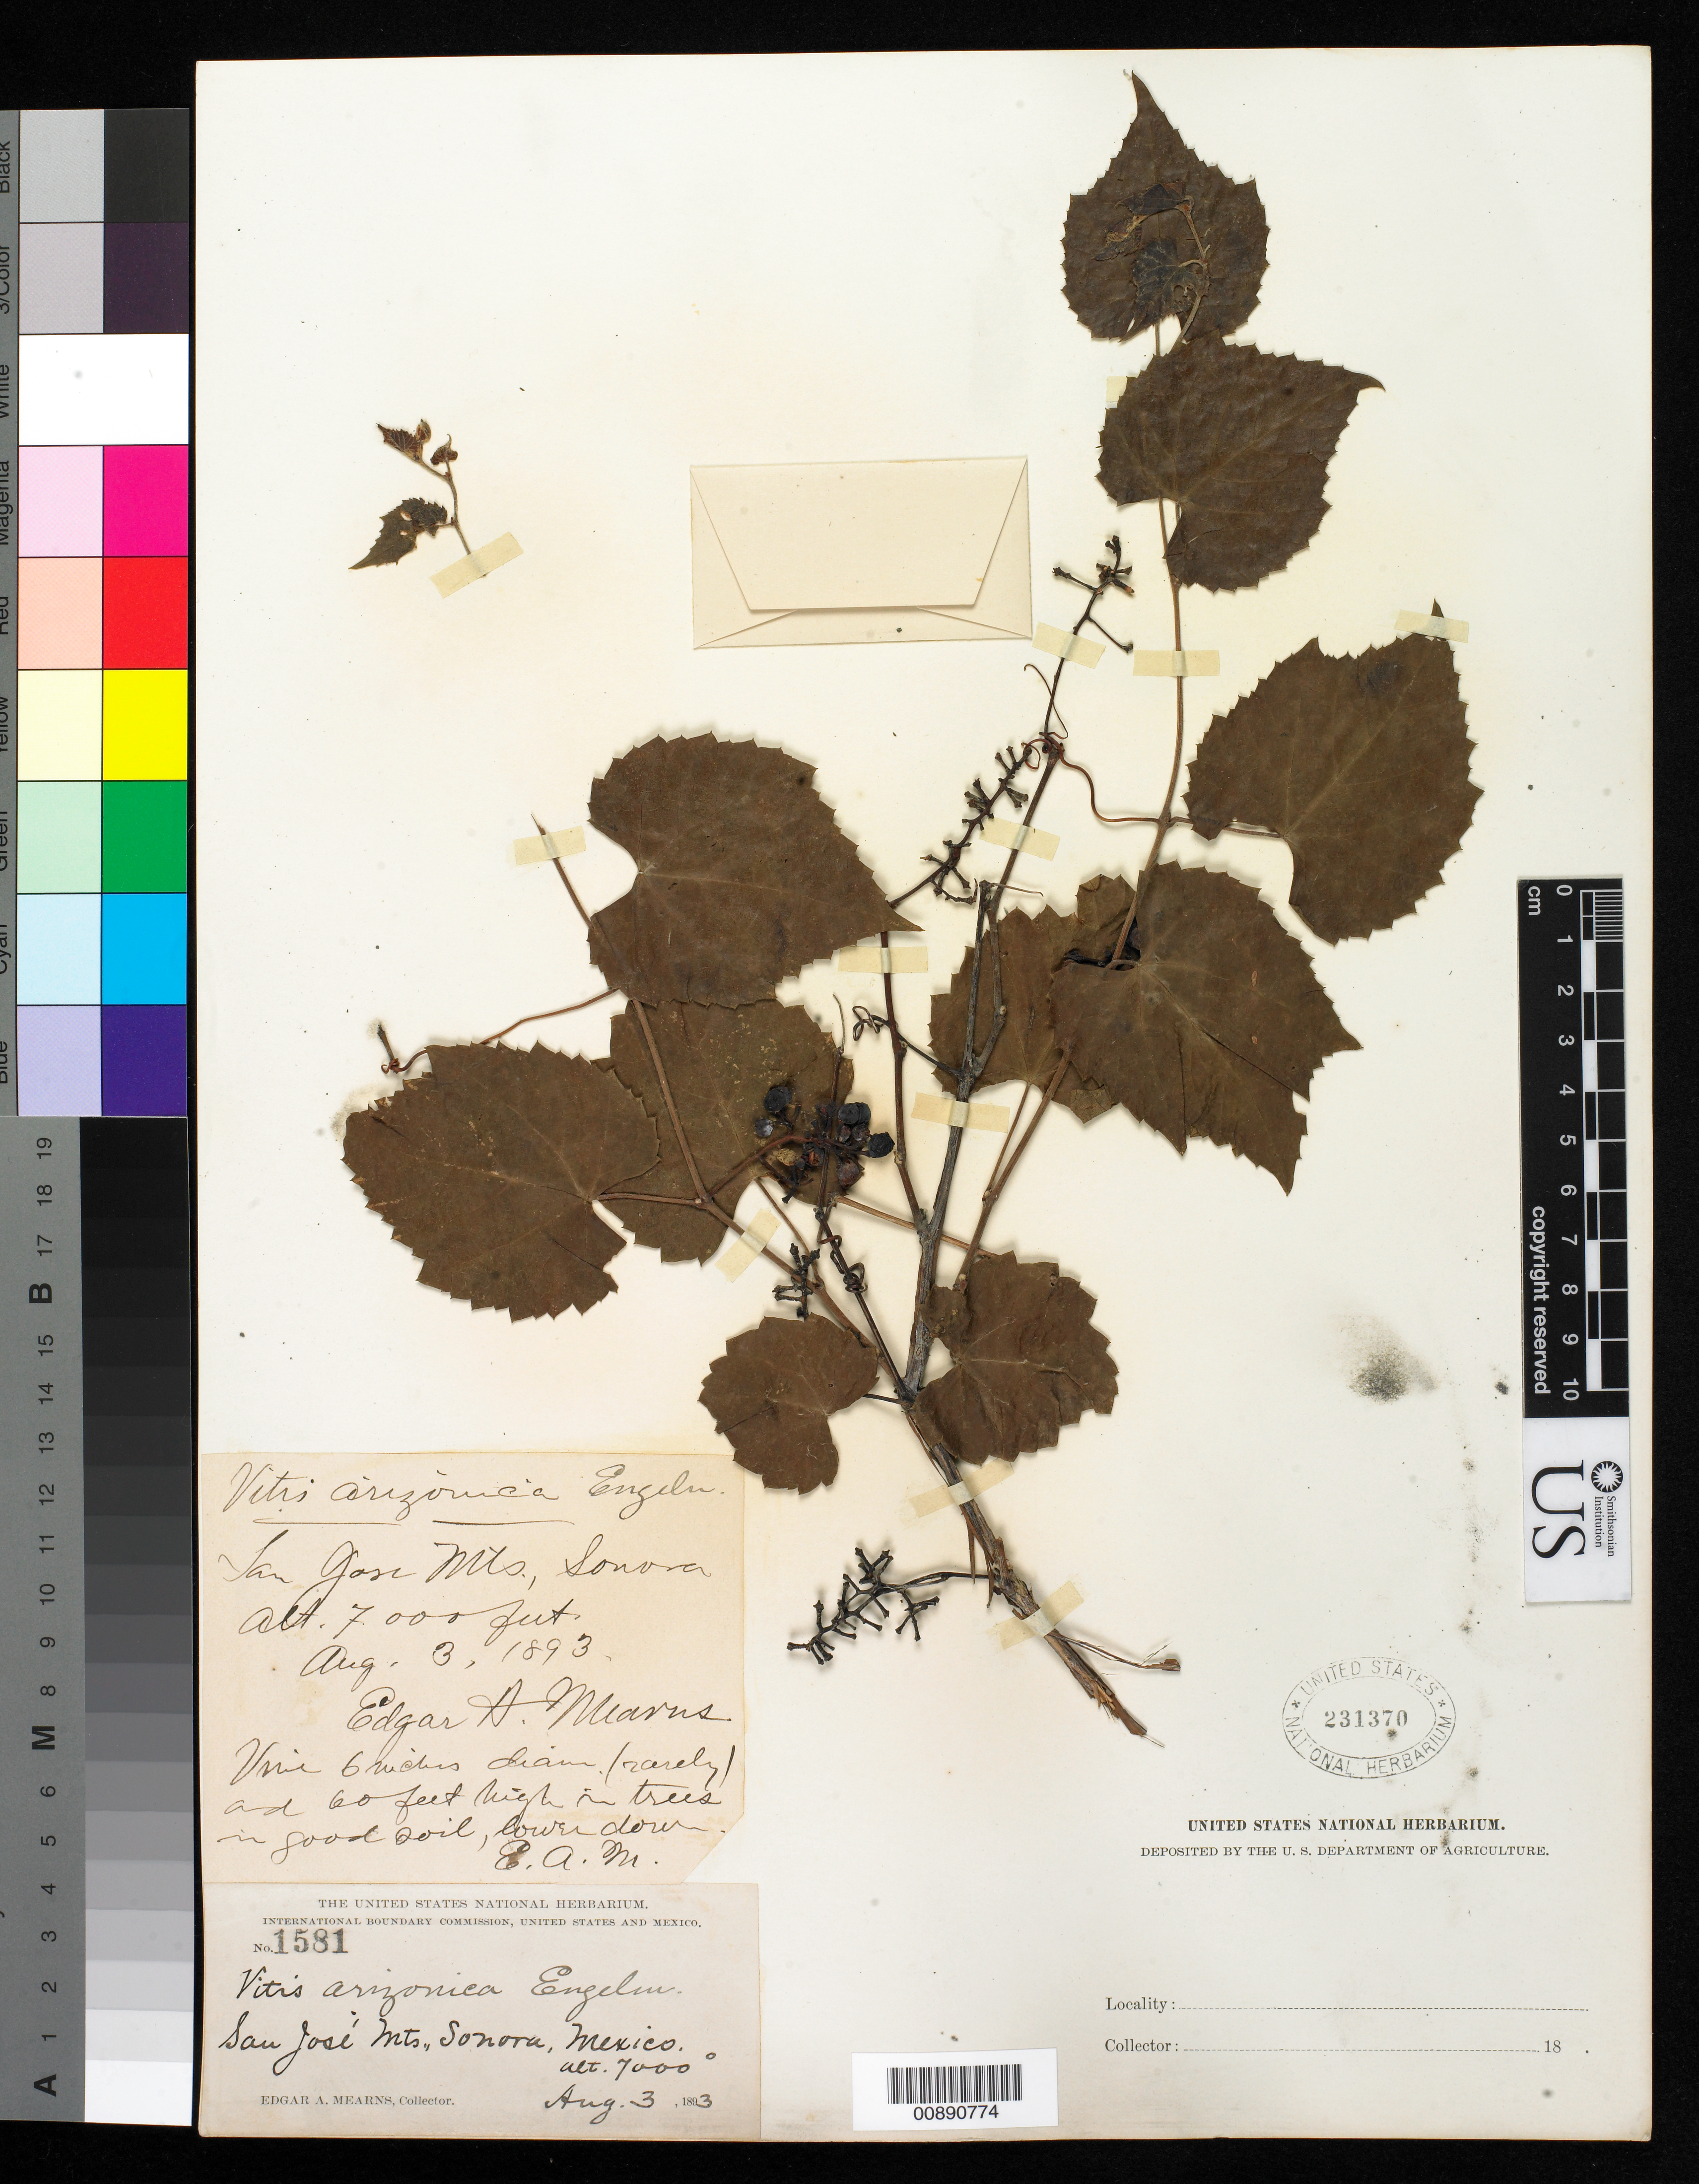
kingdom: Plantae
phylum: Tracheophyta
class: Magnoliopsida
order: Vitales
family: Vitaceae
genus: Vitis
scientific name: Vitis arizonica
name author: Engelm.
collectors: E. A. Mearns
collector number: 1581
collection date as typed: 03 Aug 1893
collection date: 1893-08-03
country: Mexico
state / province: Sonora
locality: San José Mts., Sonora.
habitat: In trees in good soil, lower down.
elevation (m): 2134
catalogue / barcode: US 231370